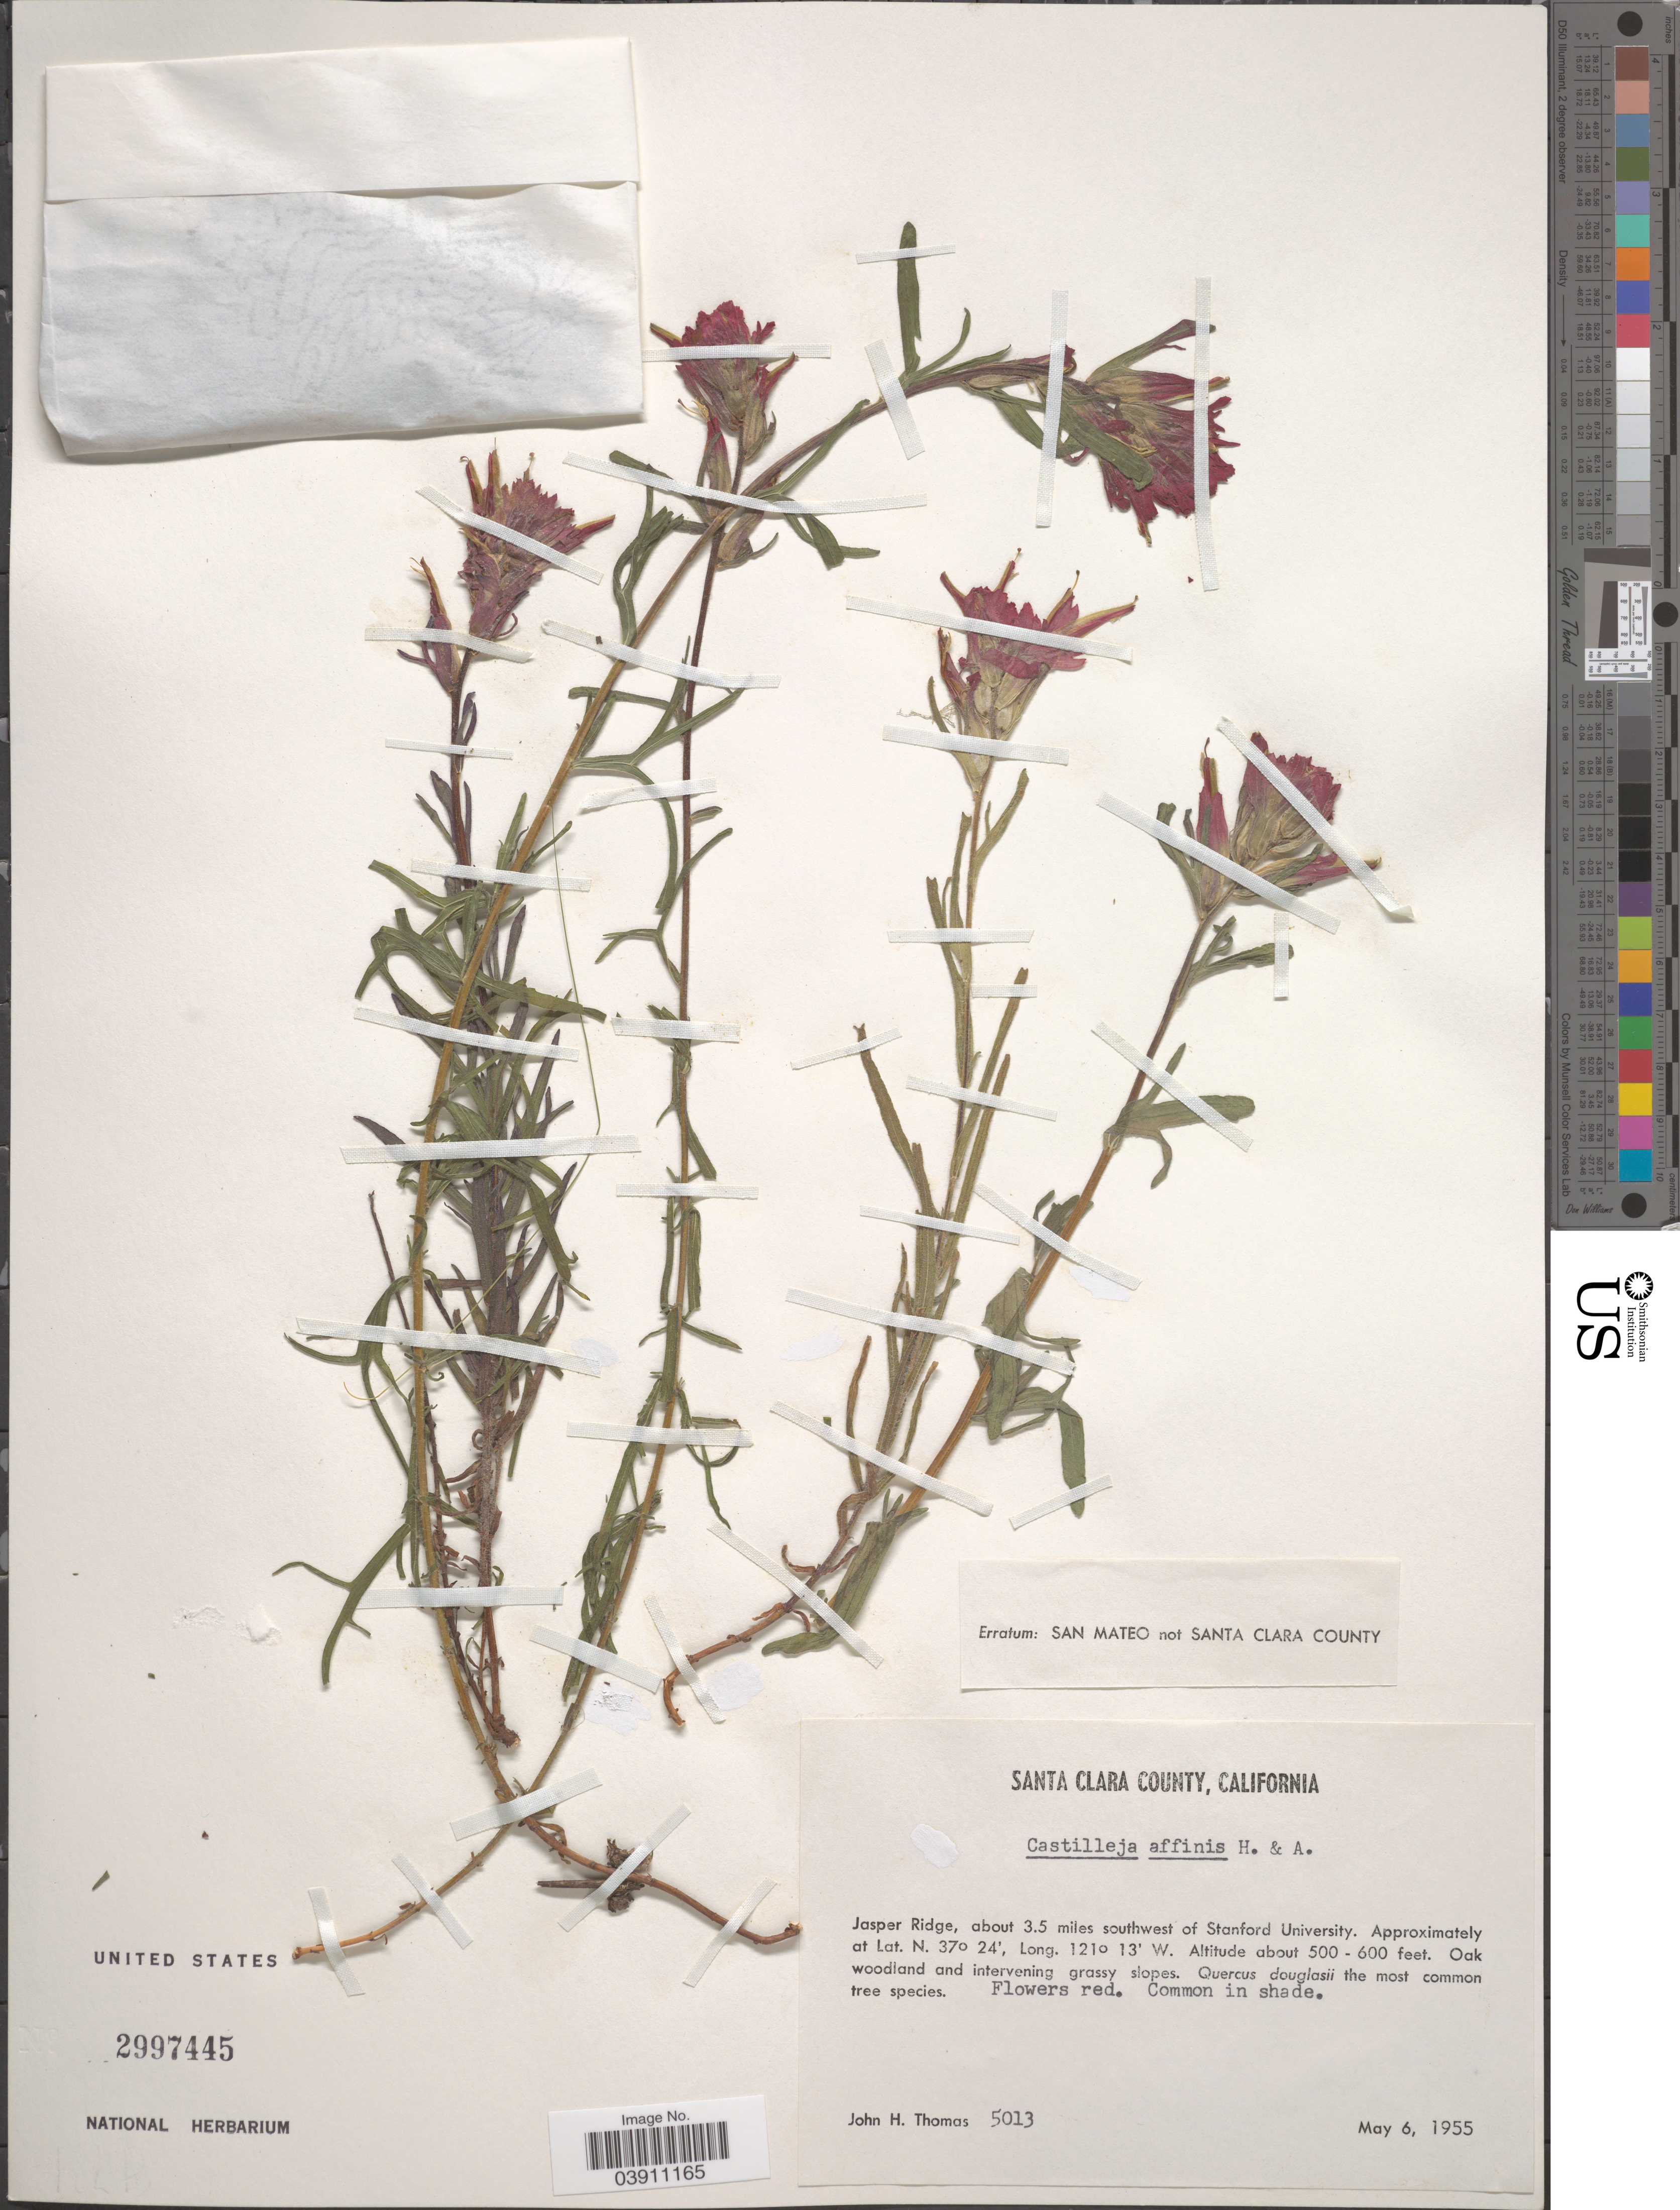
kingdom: Plantae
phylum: Tracheophyta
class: Magnoliopsida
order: Lamiales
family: Orobanchaceae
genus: Castilleja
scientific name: Castilleja affinis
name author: Hook. & Arn.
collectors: J. H. Thomas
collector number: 5013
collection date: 1955-05-06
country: United States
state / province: California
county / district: Santa Clara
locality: Santa Clara County. Jasper Ridge, about 3.5 miles southwest of Stanford University.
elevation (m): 152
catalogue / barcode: US 2997445